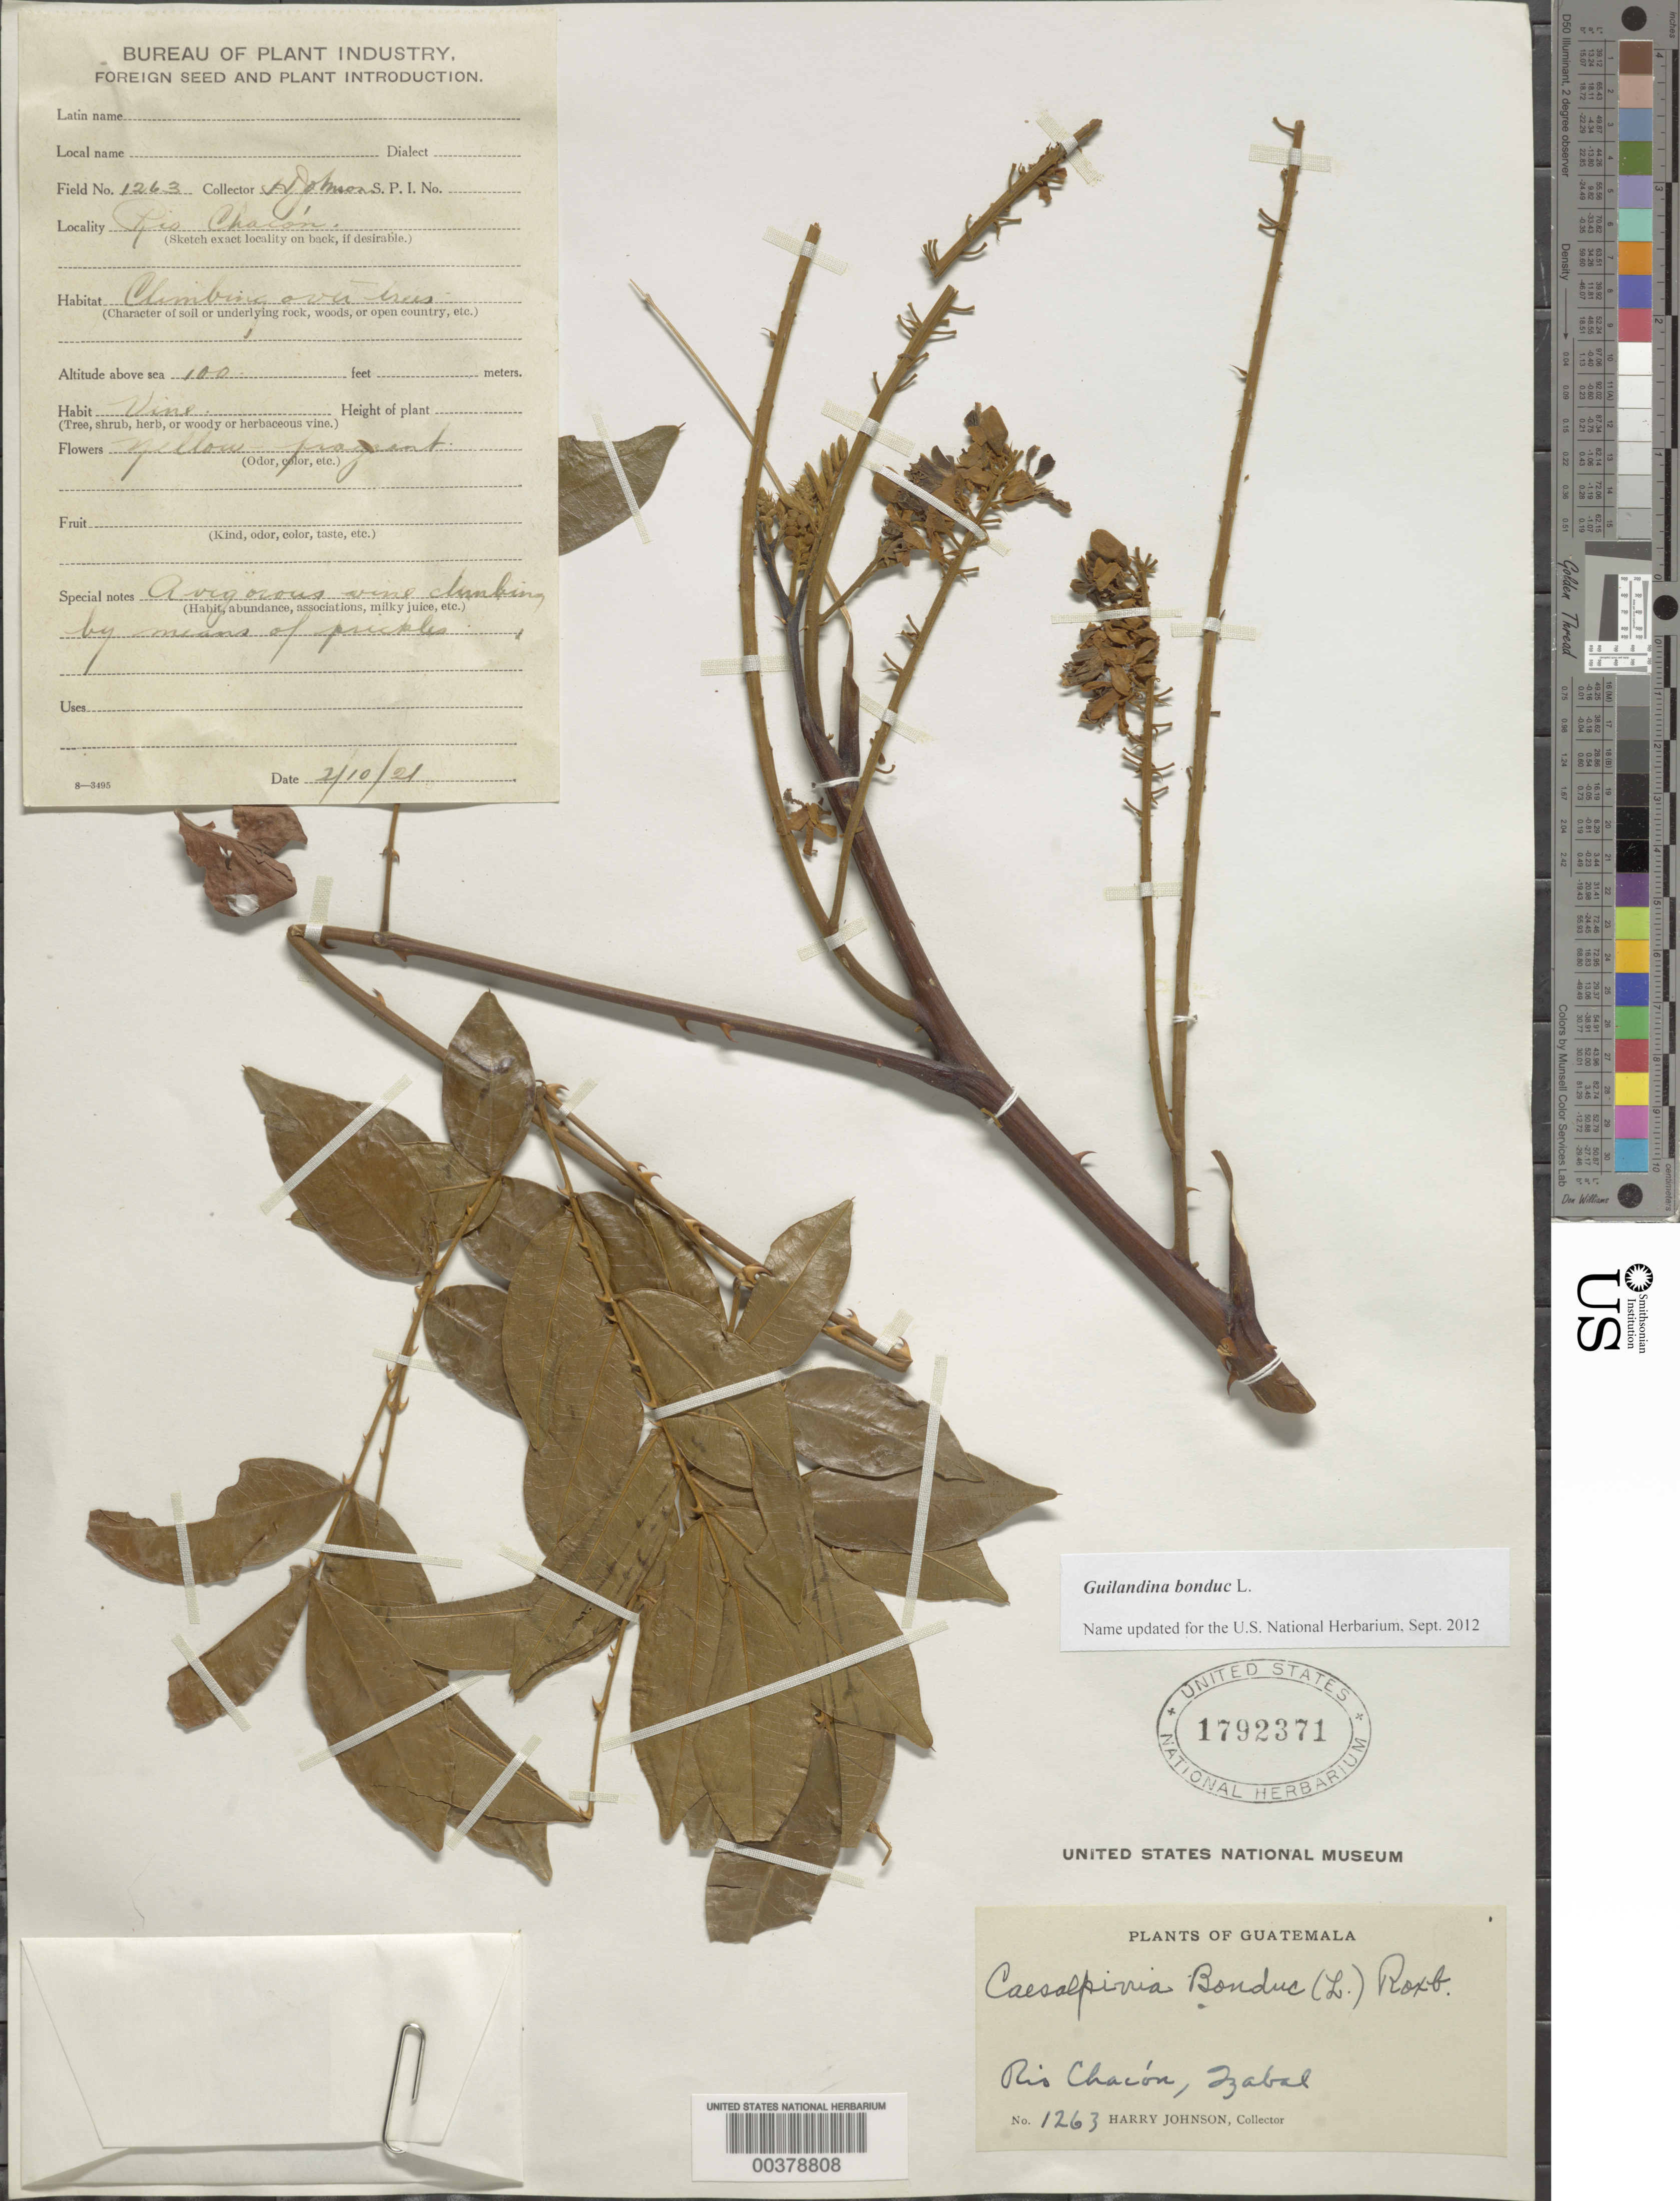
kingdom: Plantae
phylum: Tracheophyta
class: Magnoliopsida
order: Fabales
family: Fabaceae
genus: Guilandina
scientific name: Guilandina bonduc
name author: L.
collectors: H. Johnson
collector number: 1263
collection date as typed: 10 Feb 1921 or 02 Oct 1921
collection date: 1921-02-10 or 1921-10-02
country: Guatemala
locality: Rio Chacon; zabal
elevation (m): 30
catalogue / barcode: US 1792371